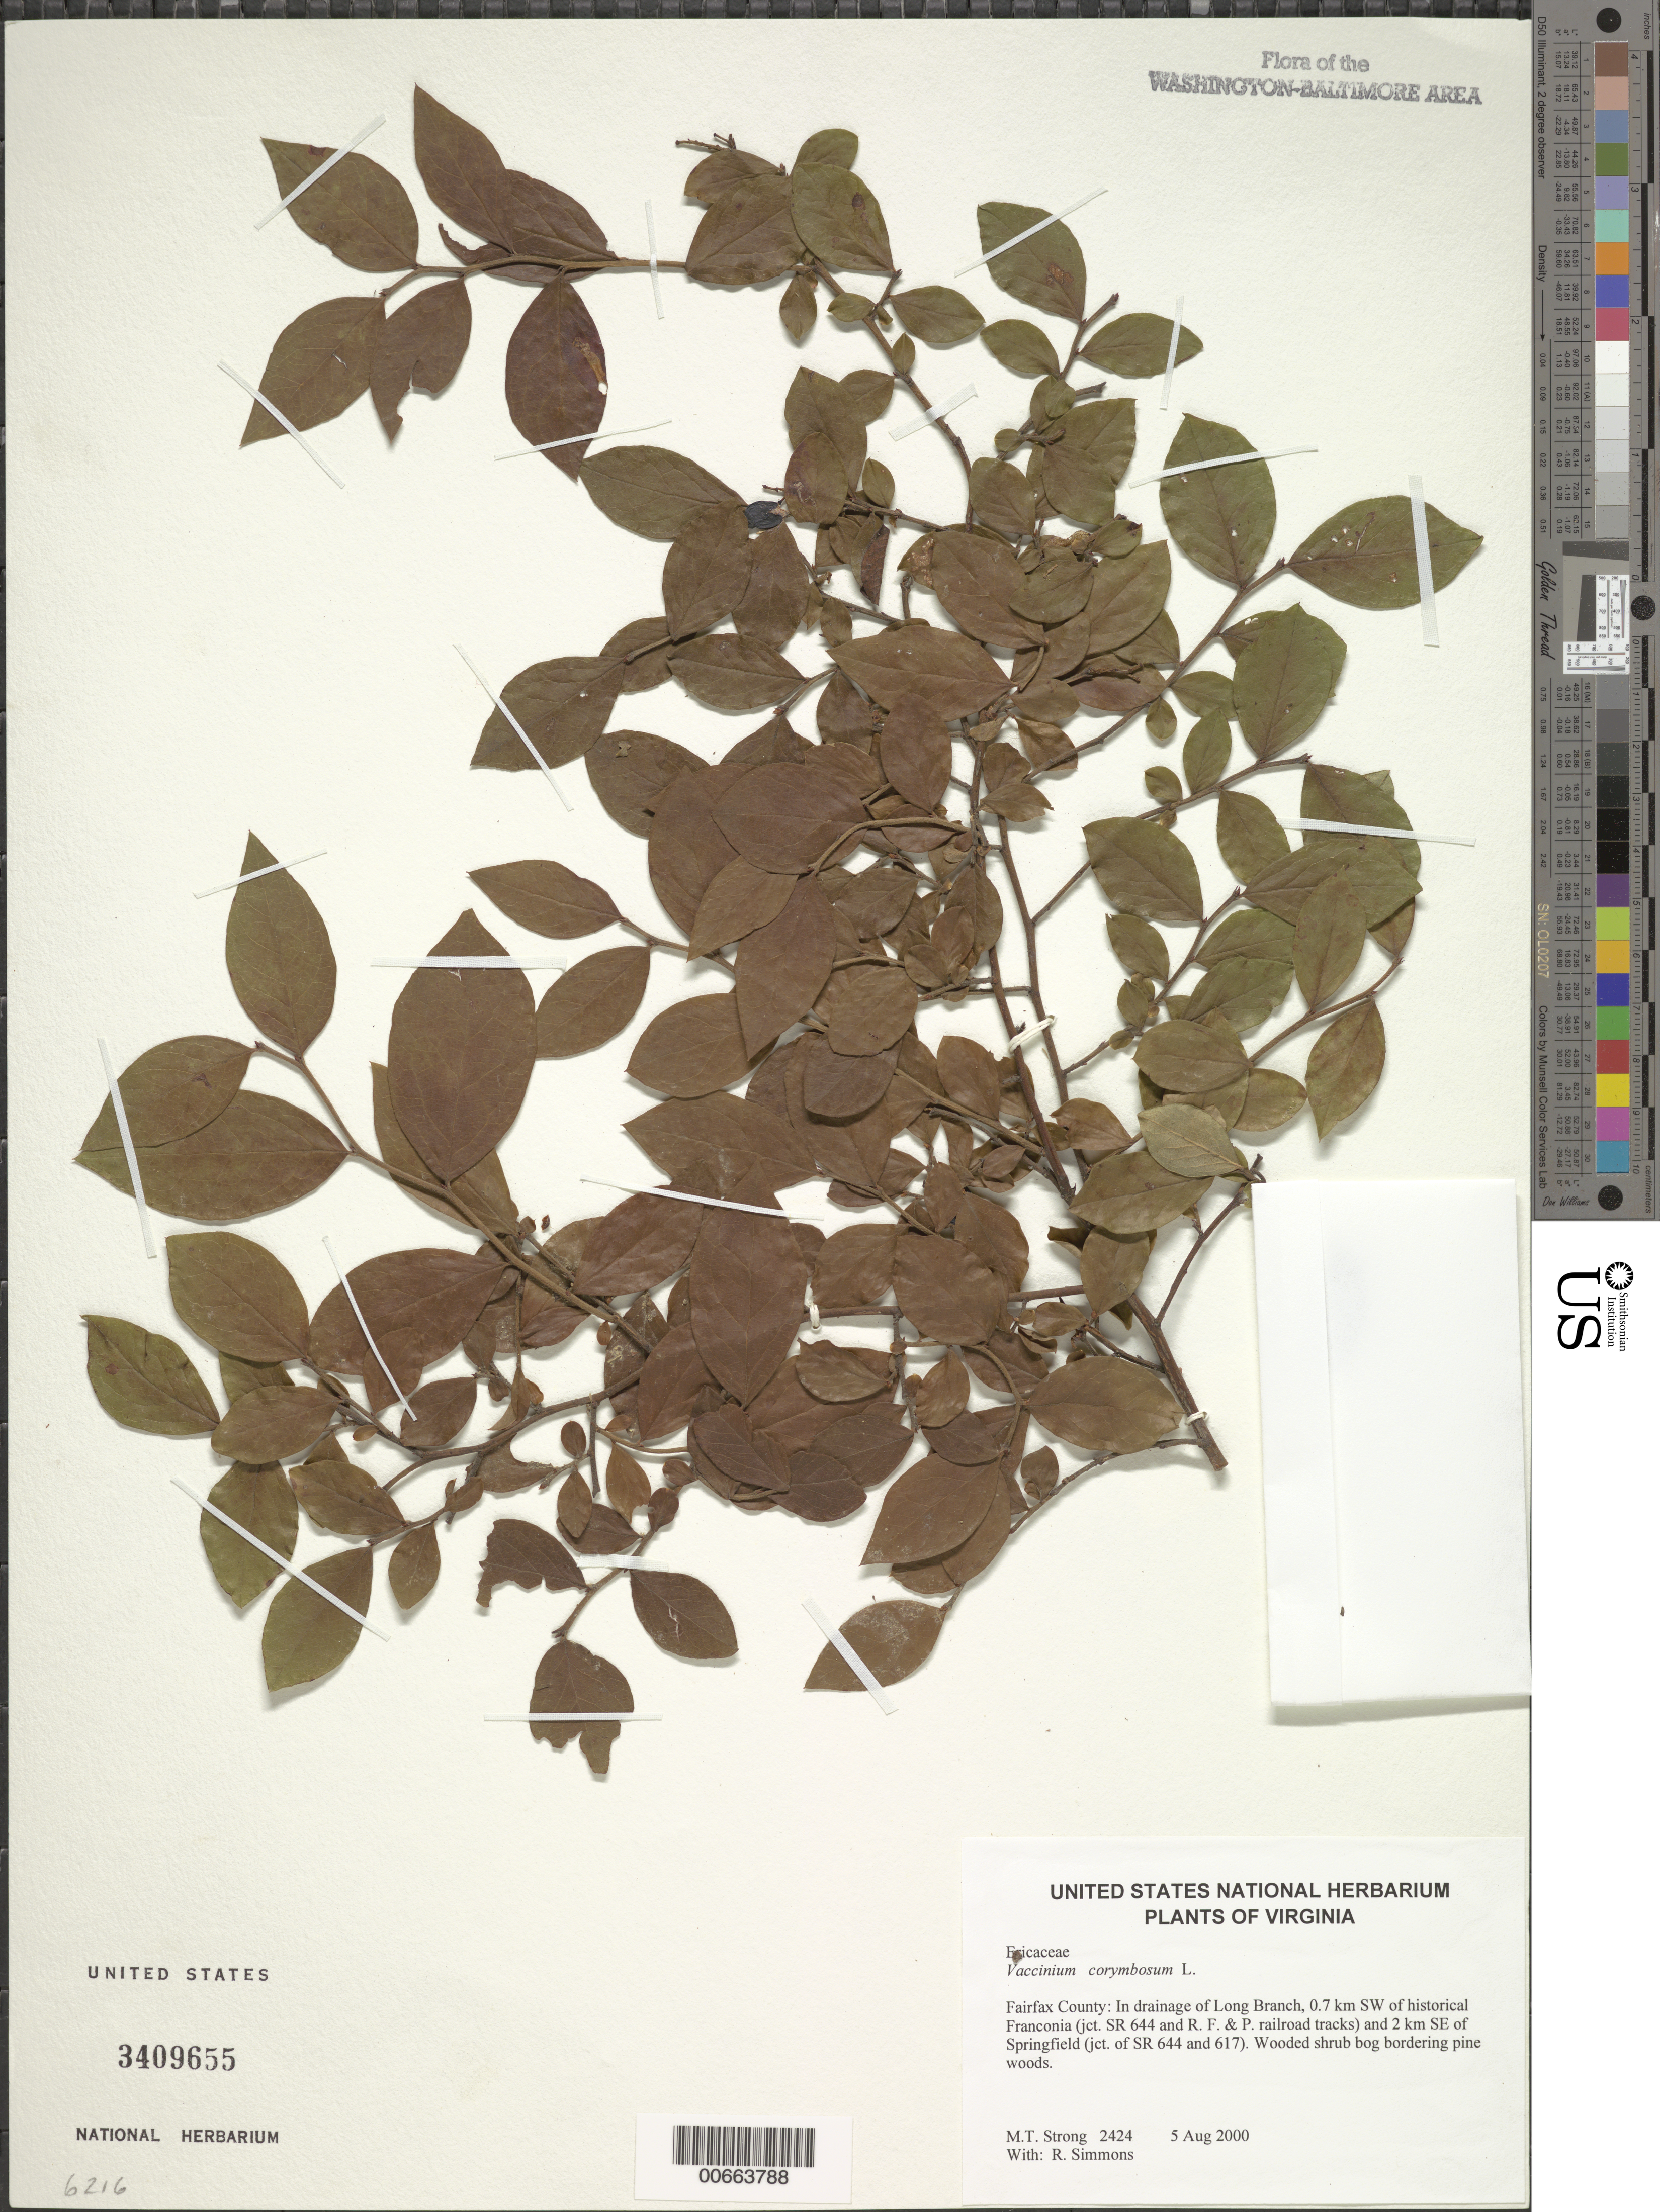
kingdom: Plantae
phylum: Tracheophyta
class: Magnoliopsida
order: Ericales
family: Ericaceae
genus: Vaccinium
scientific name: Vaccinium corymbosum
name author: L.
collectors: M. T. Strong & R. Simmons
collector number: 2424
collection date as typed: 05 Aug 2000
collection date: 2000-08-05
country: United States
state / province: Virginia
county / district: Fairfax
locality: In drainage of Long Branch, 0.7 km SW of historical Franconia (jct. SR 644 and R. F. & P. railroad tracks) and 2 km SE of Springfield (jct. of SR 644 and 617).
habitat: Wooded shrub bog bordering pine woods.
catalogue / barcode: US 3409655